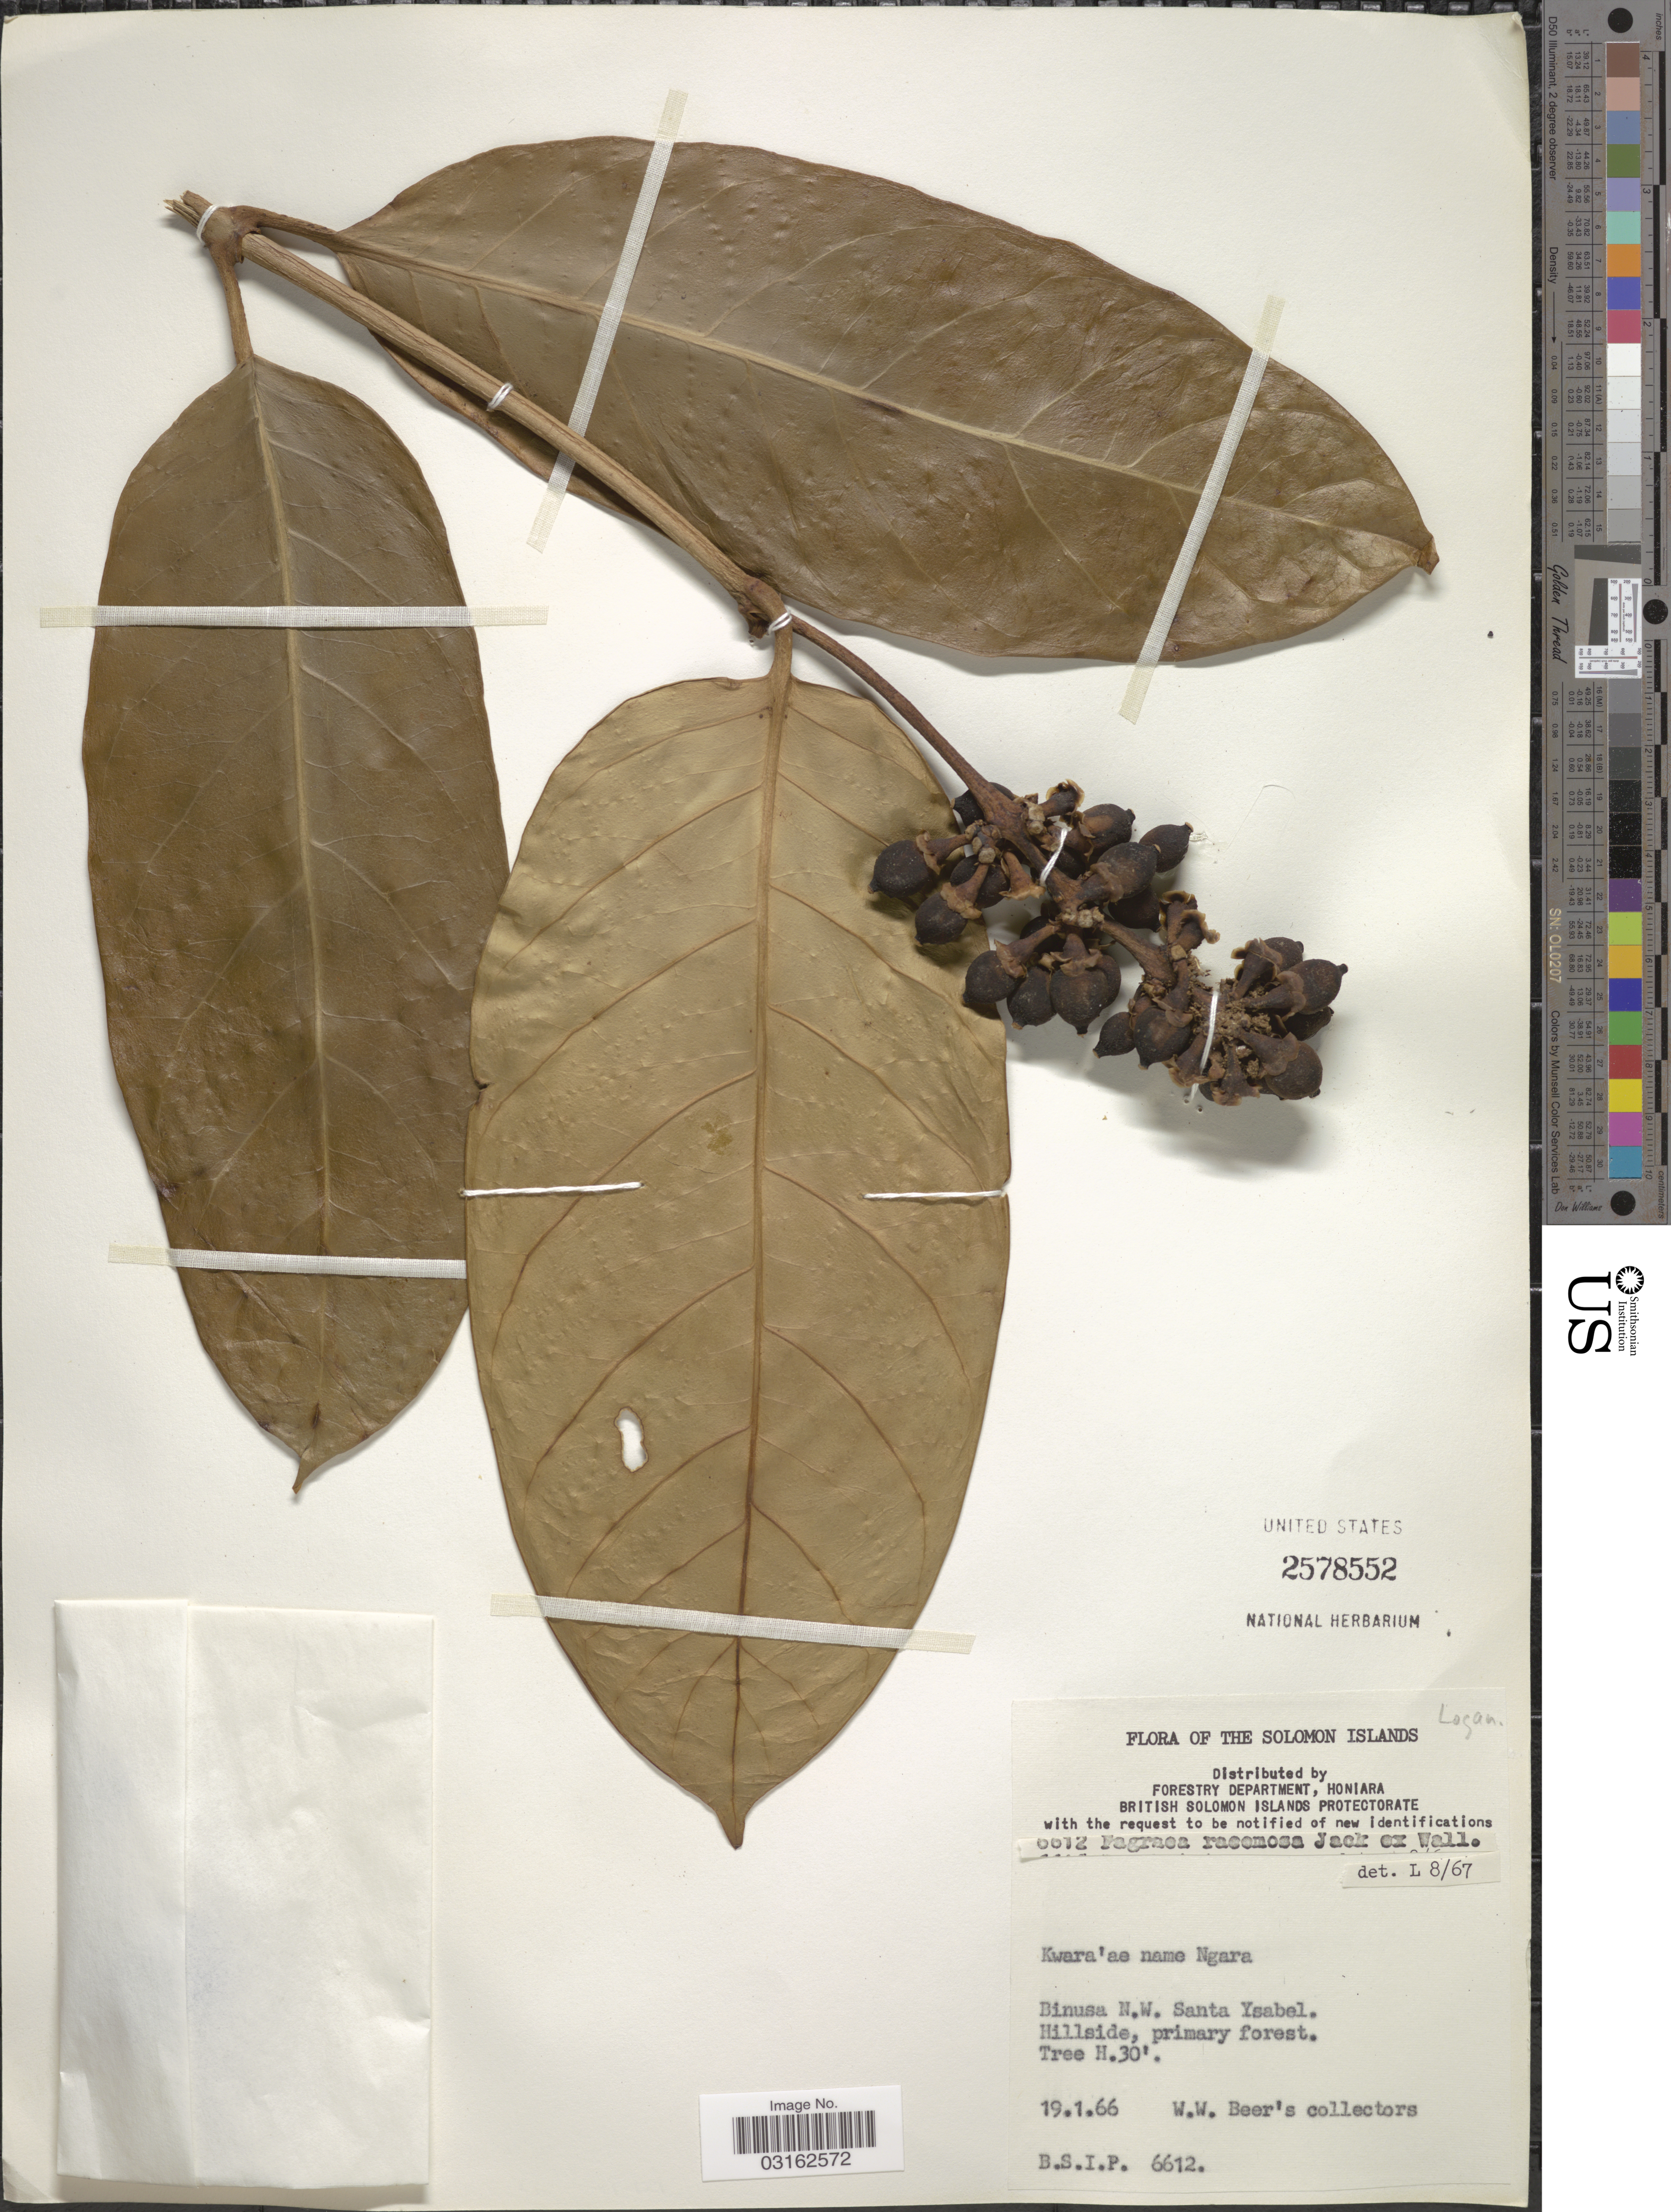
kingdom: Plantae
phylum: Tracheophyta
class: Magnoliopsida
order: Gentianales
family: Gentianaceae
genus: Fagraea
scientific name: Fagraea racemosa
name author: Jack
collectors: W. Beer's Collectors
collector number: B.S.I.P.6612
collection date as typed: Transcribed d/m/y: 19/1/66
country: Solomon Islands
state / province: Solomon Islands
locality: The Solomon Islands. Binusa N. W. Ysabel.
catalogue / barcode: US 2578552